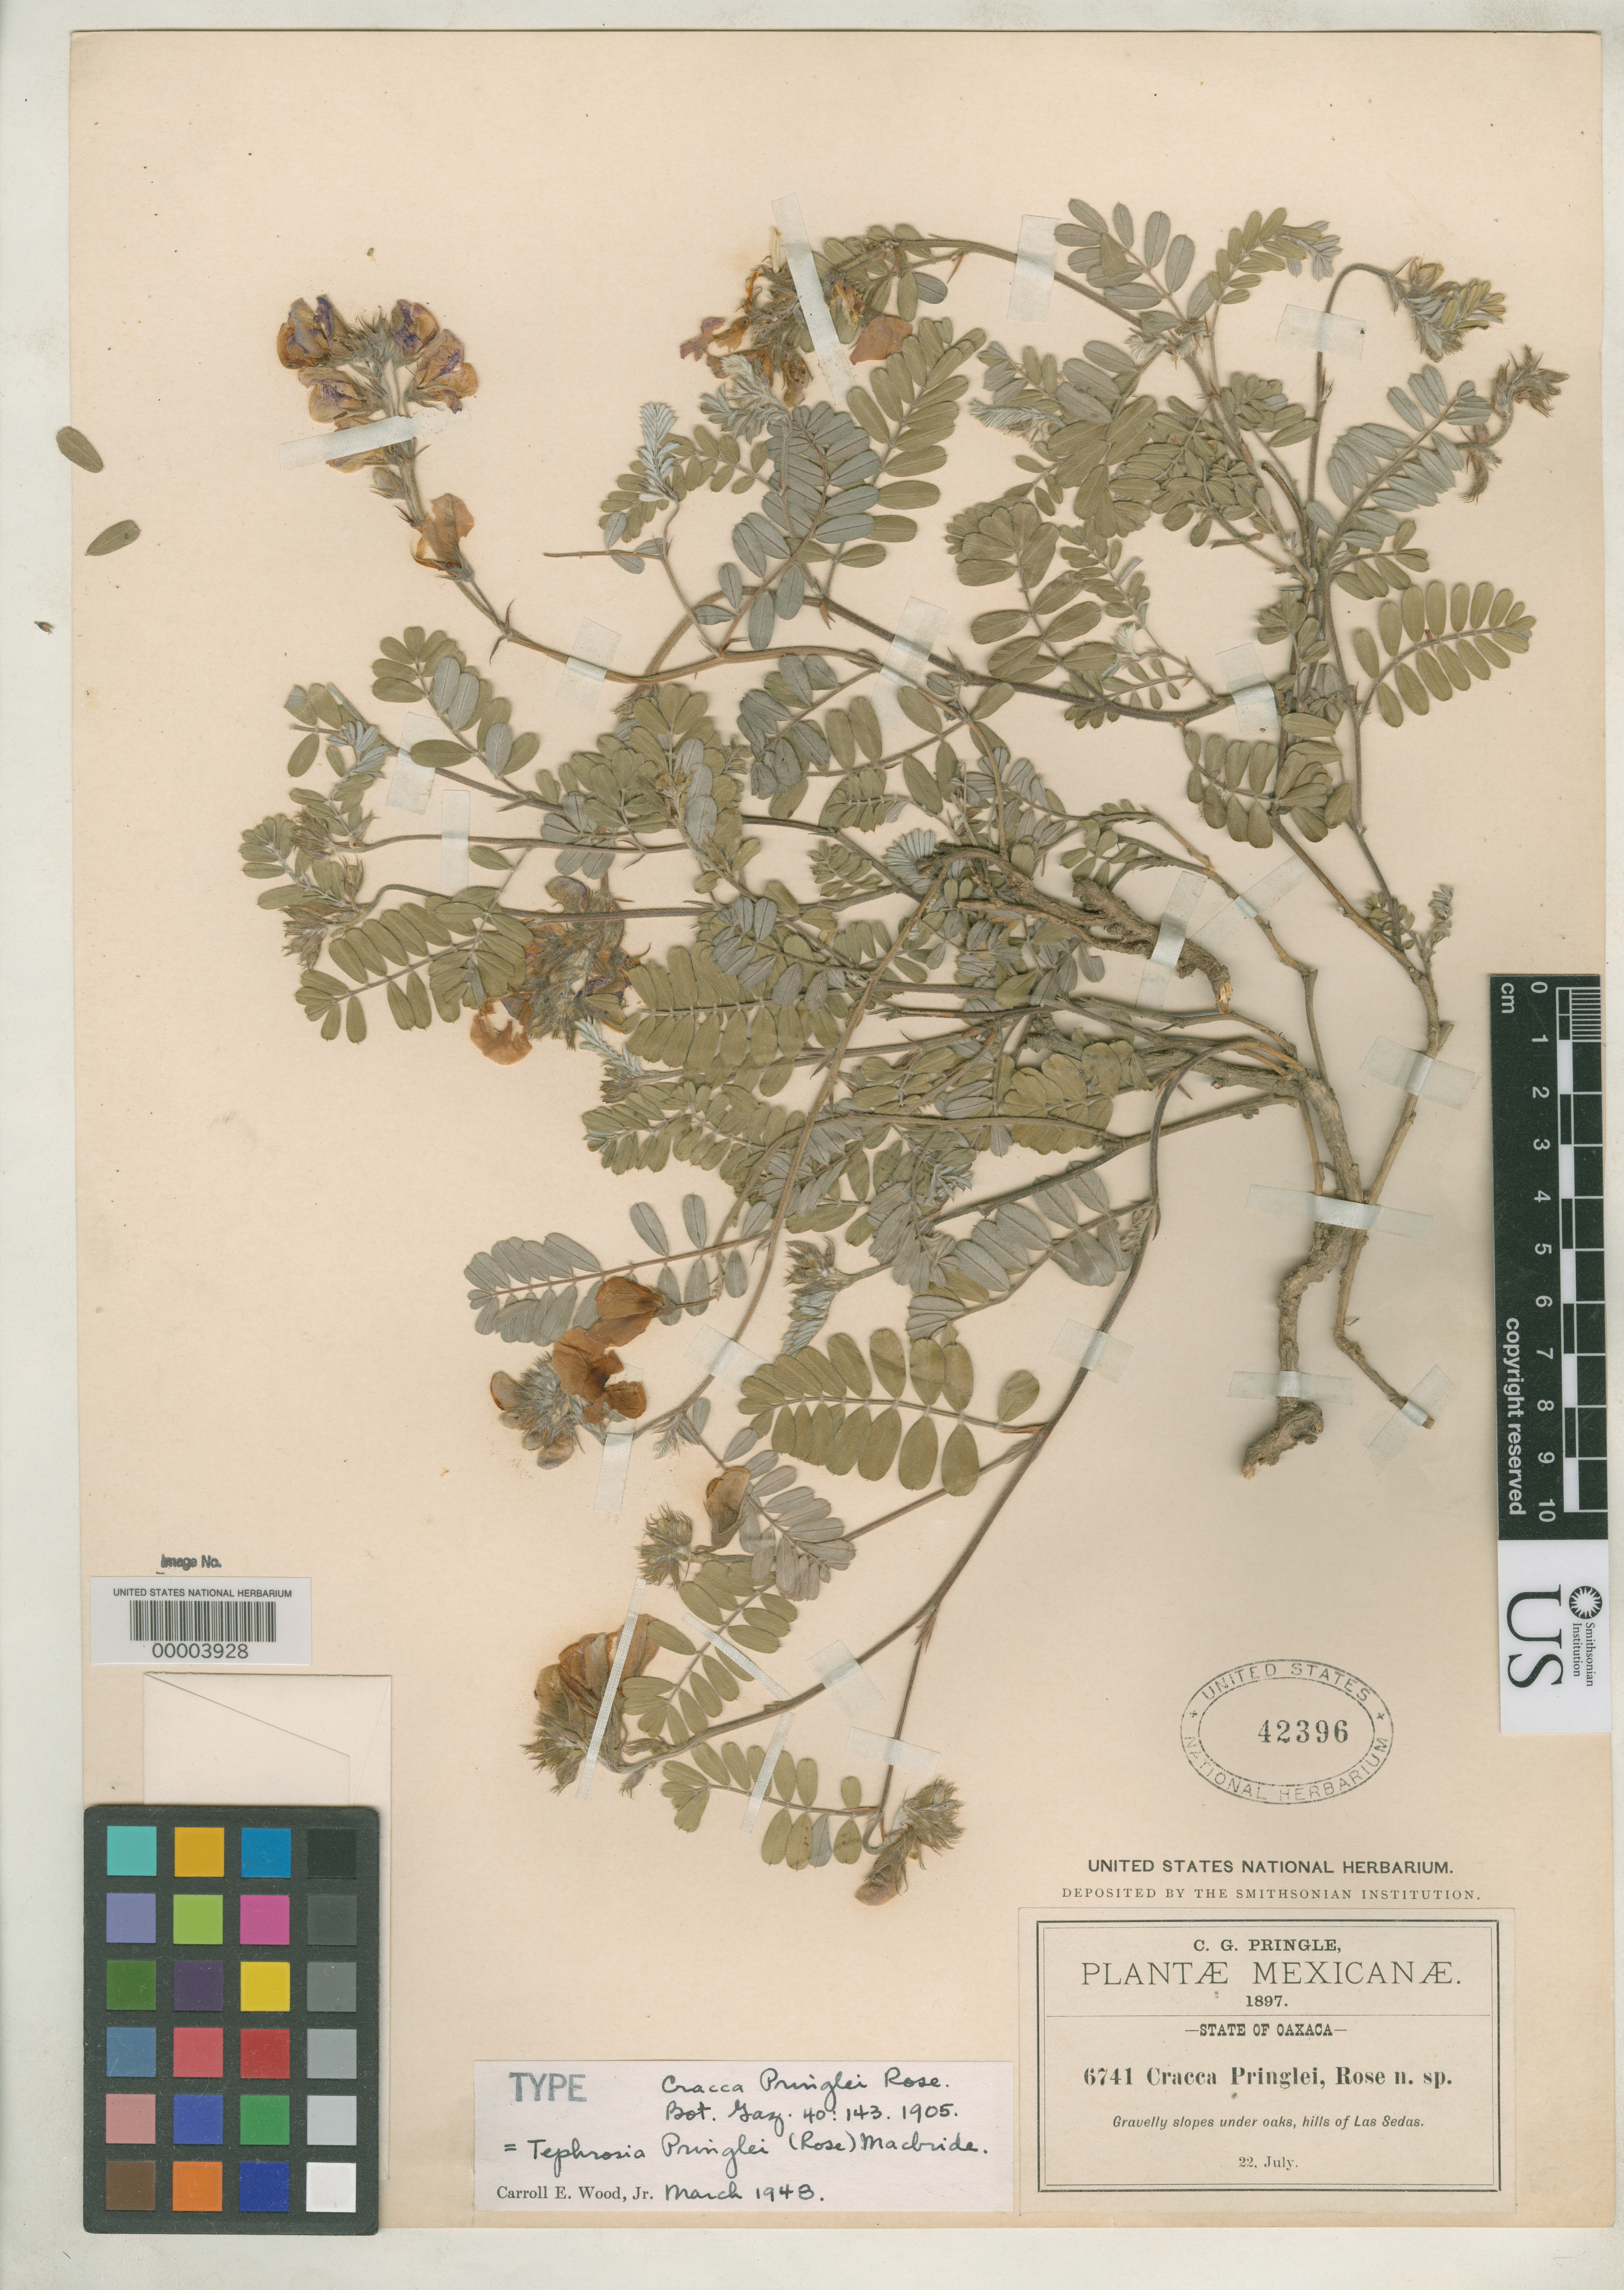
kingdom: Plantae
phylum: Tracheophyta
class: Magnoliopsida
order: Fabales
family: Fabaceae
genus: Cracca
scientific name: Cracca pringlei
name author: Rose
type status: Holotype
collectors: C. G. Pringle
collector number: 6741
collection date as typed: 22 Jul 1897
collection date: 1897-07-22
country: Mexico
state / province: Oaxaca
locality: Las Sedas.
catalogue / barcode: US 42396